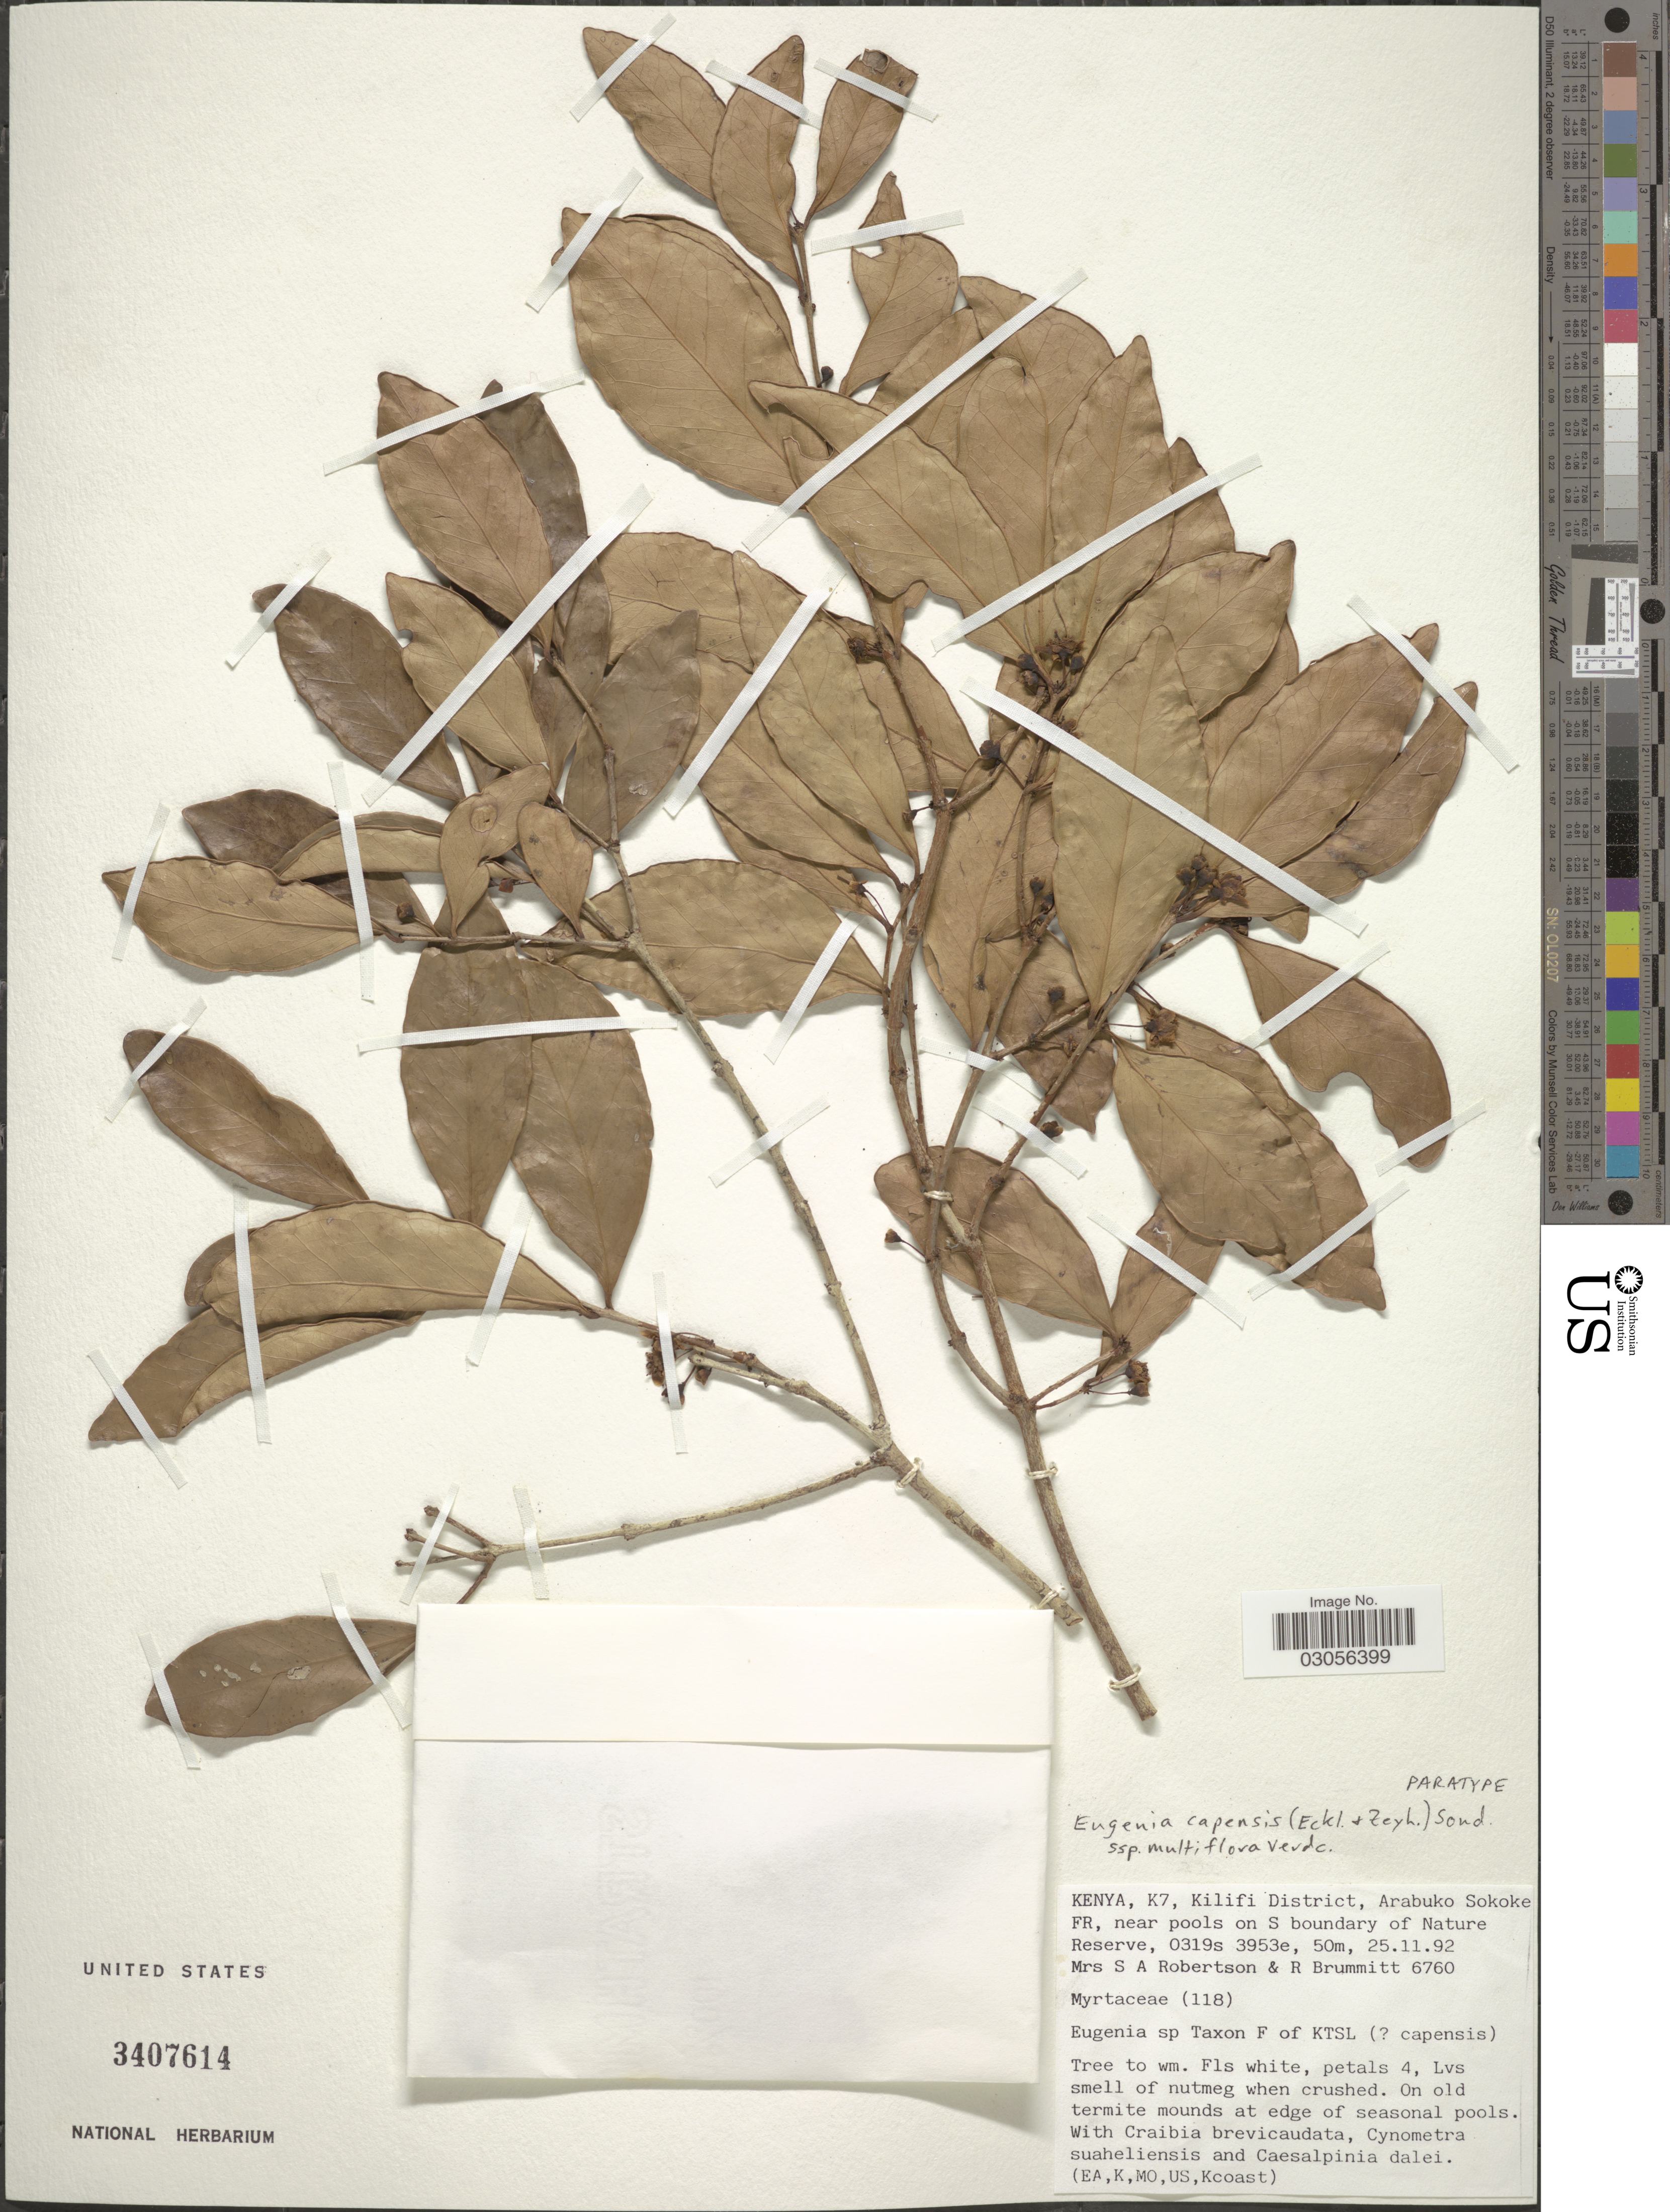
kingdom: Plantae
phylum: Tracheophyta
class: Magnoliopsida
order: Myrtales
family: Myrtaceae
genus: Eugenia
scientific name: Eugenia capensis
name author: (Eckl. & Zeyh.) Harv.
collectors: S. Robertson & R. K. Brummitt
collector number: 6760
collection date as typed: Transcribed d/m/y: 25/11/92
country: Kenya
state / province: Kilifi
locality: K7, Kilifi District, Arabuko Sokoke FR, near pools on S boundary of Nature Reserve.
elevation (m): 50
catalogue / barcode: US 3407614